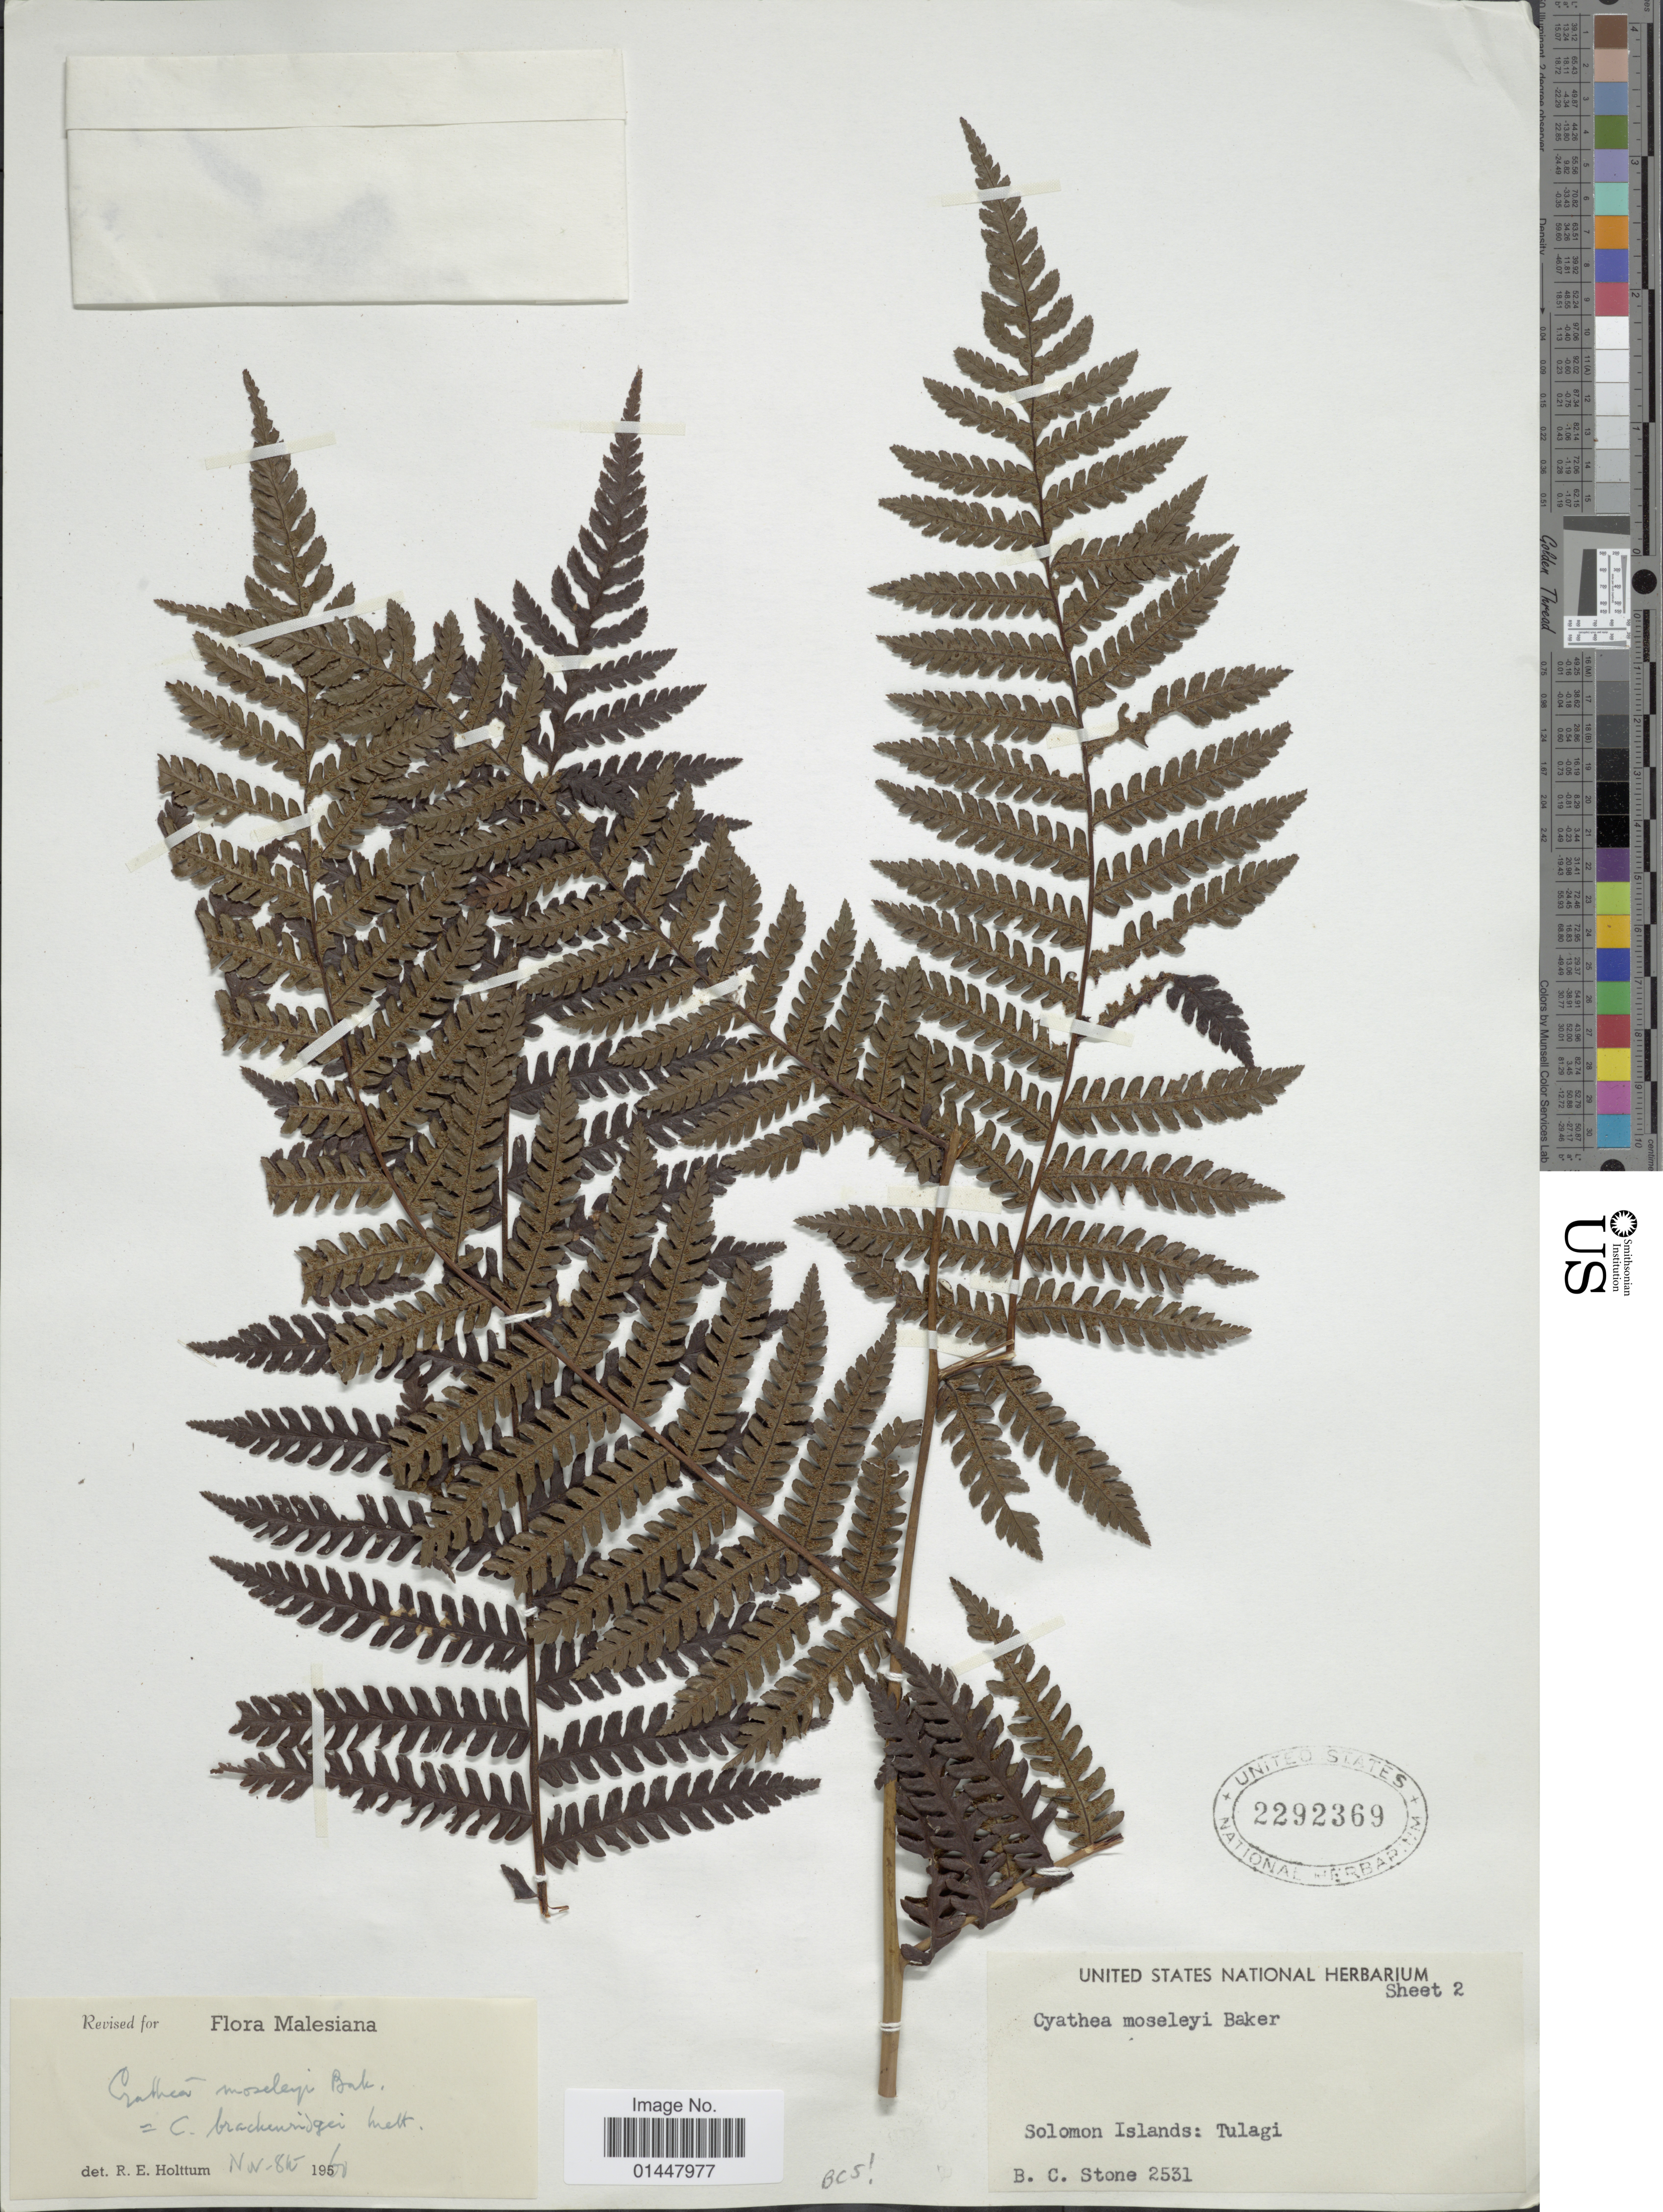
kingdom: Plantae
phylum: Tracheophyta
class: Polypodiopsida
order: Cyatheales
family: Cyatheaceae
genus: Sphaeropteris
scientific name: Sphaeropteris brackenridgei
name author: Mett.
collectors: B. C. Stone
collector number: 2531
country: Solomon Islands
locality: Solomon Islands : Tulagi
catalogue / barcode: US 2292369